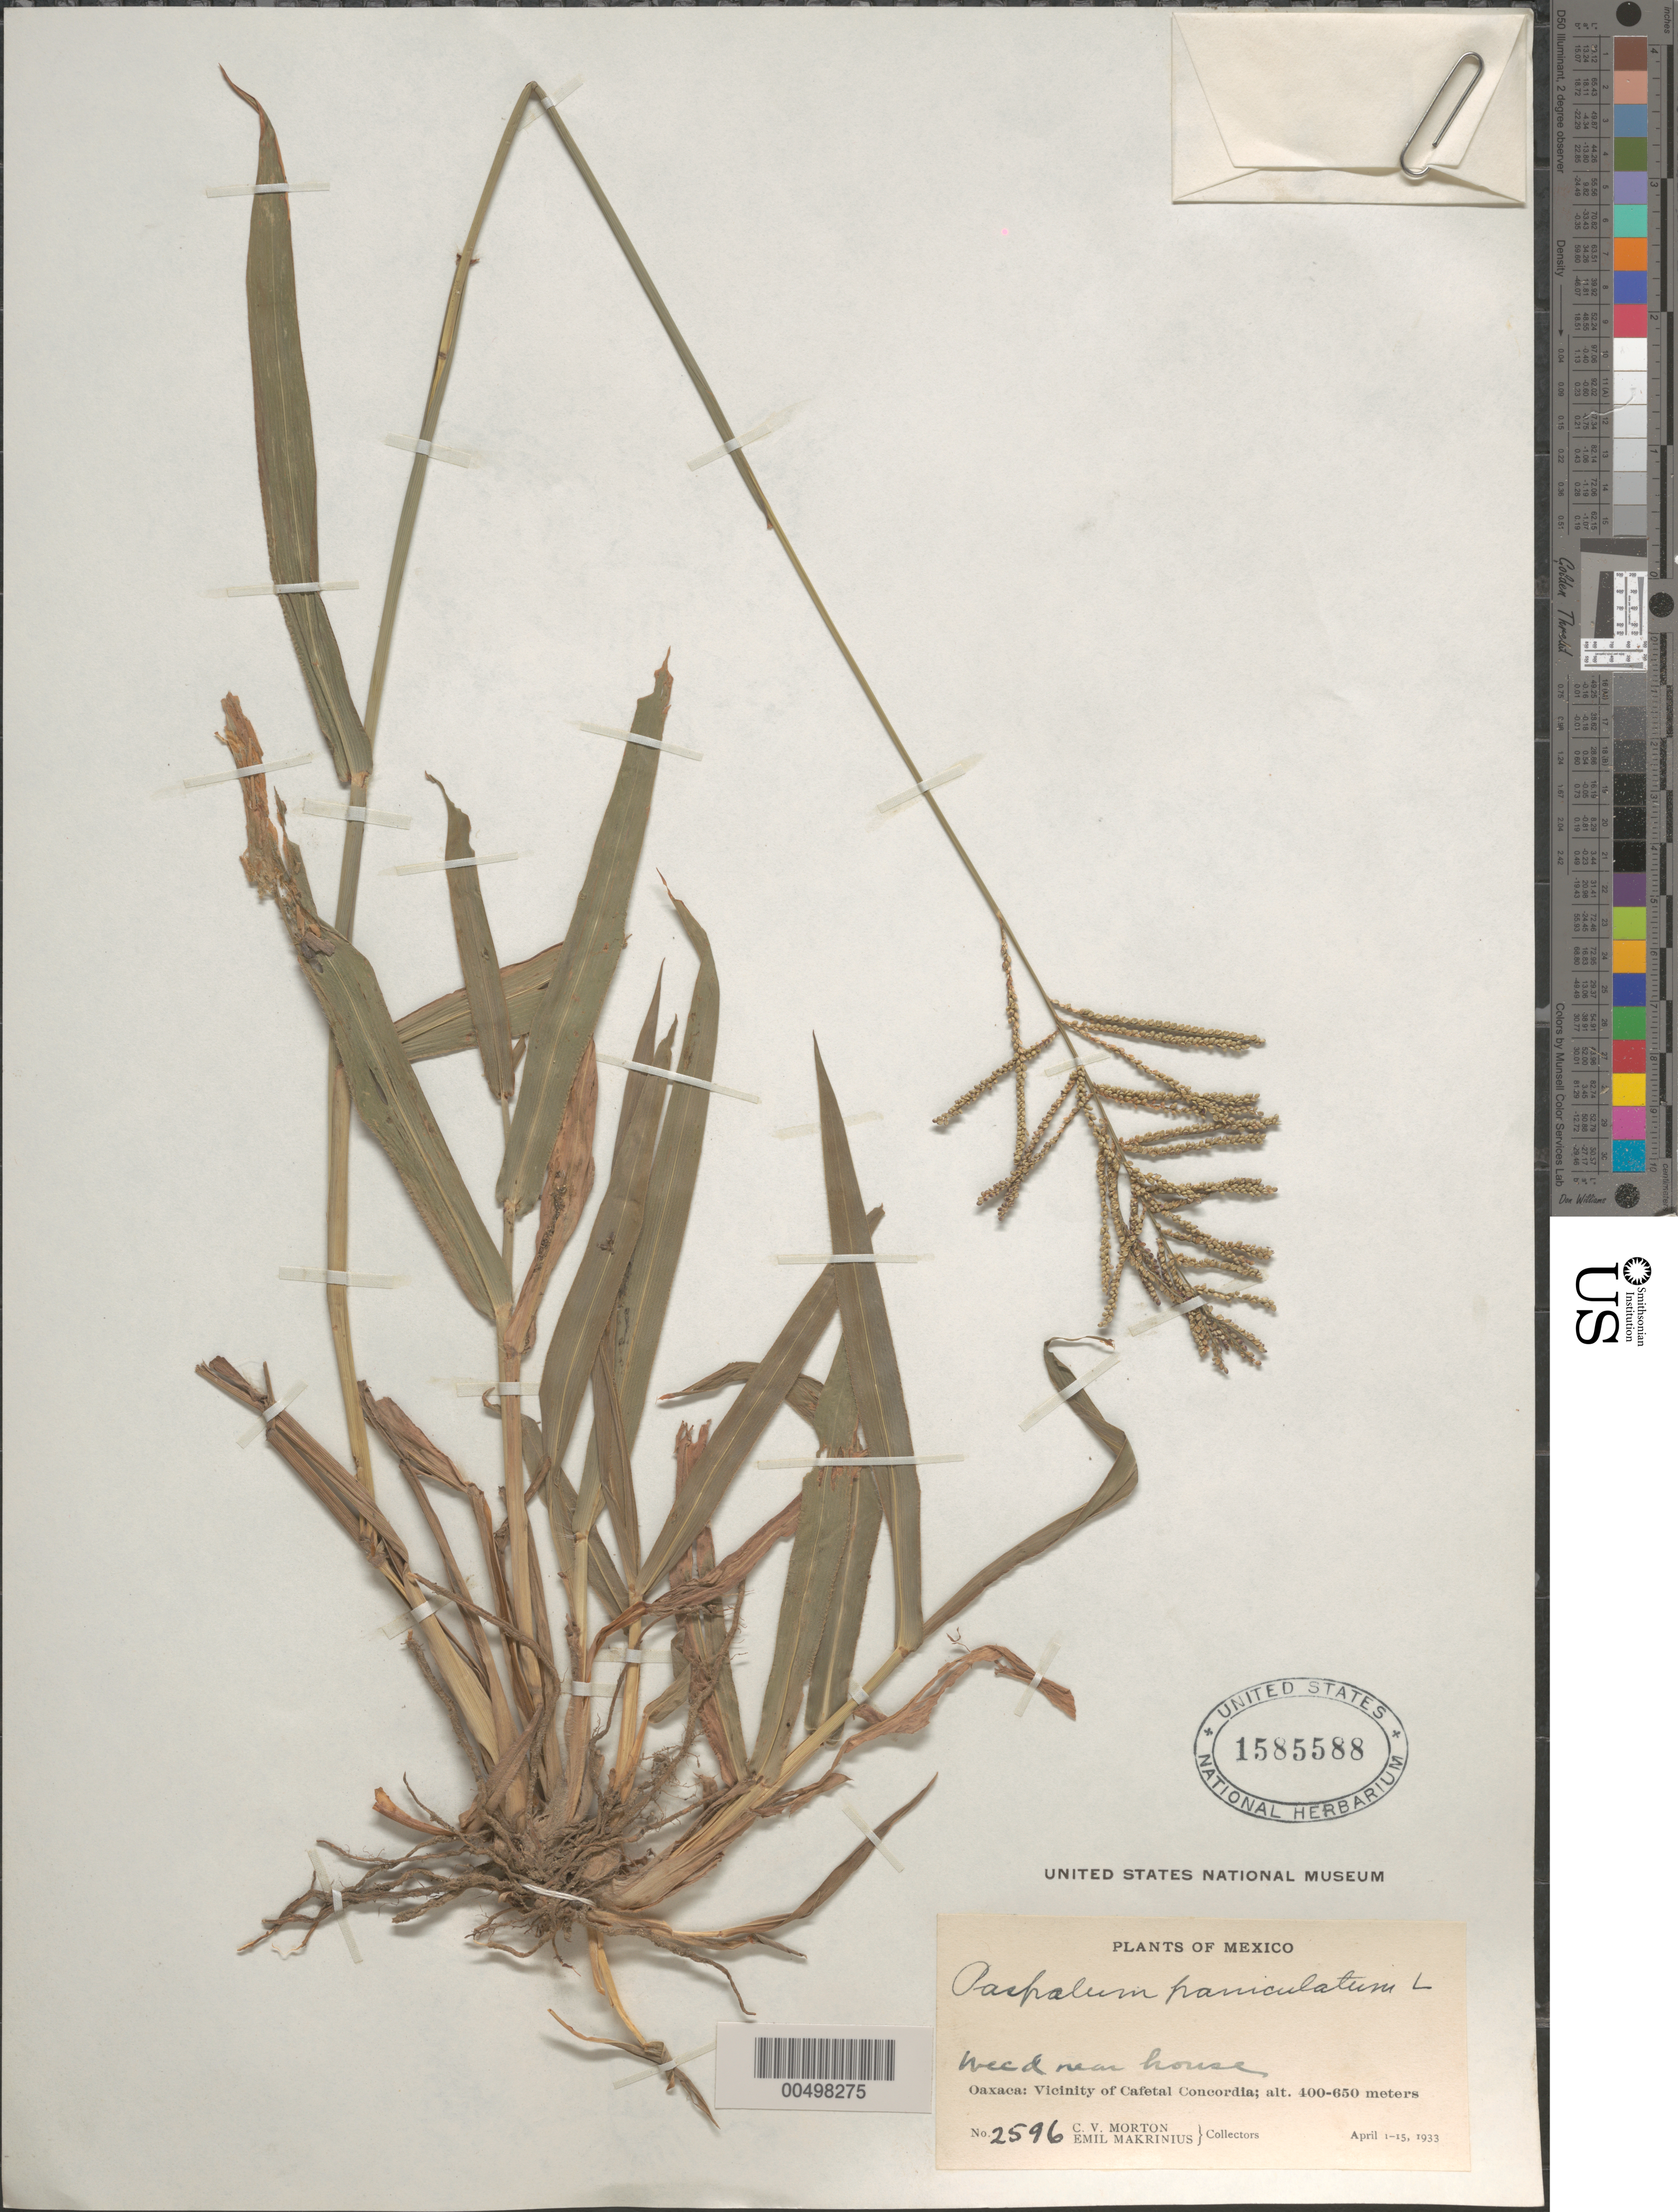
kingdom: Plantae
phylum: Tracheophyta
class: Liliopsida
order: Poales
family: Poaceae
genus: Paspalum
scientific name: Paspalum paniculatum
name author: L.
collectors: C. V. Morton & E. Makrinius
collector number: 2596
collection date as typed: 1 Apr 1933 to 15 Apr 1933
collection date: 1933-04-01/1933-04-15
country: Mexico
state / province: Oaxaca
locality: Vicinity of Cafetal Concordia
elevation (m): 400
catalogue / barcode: US 1585588